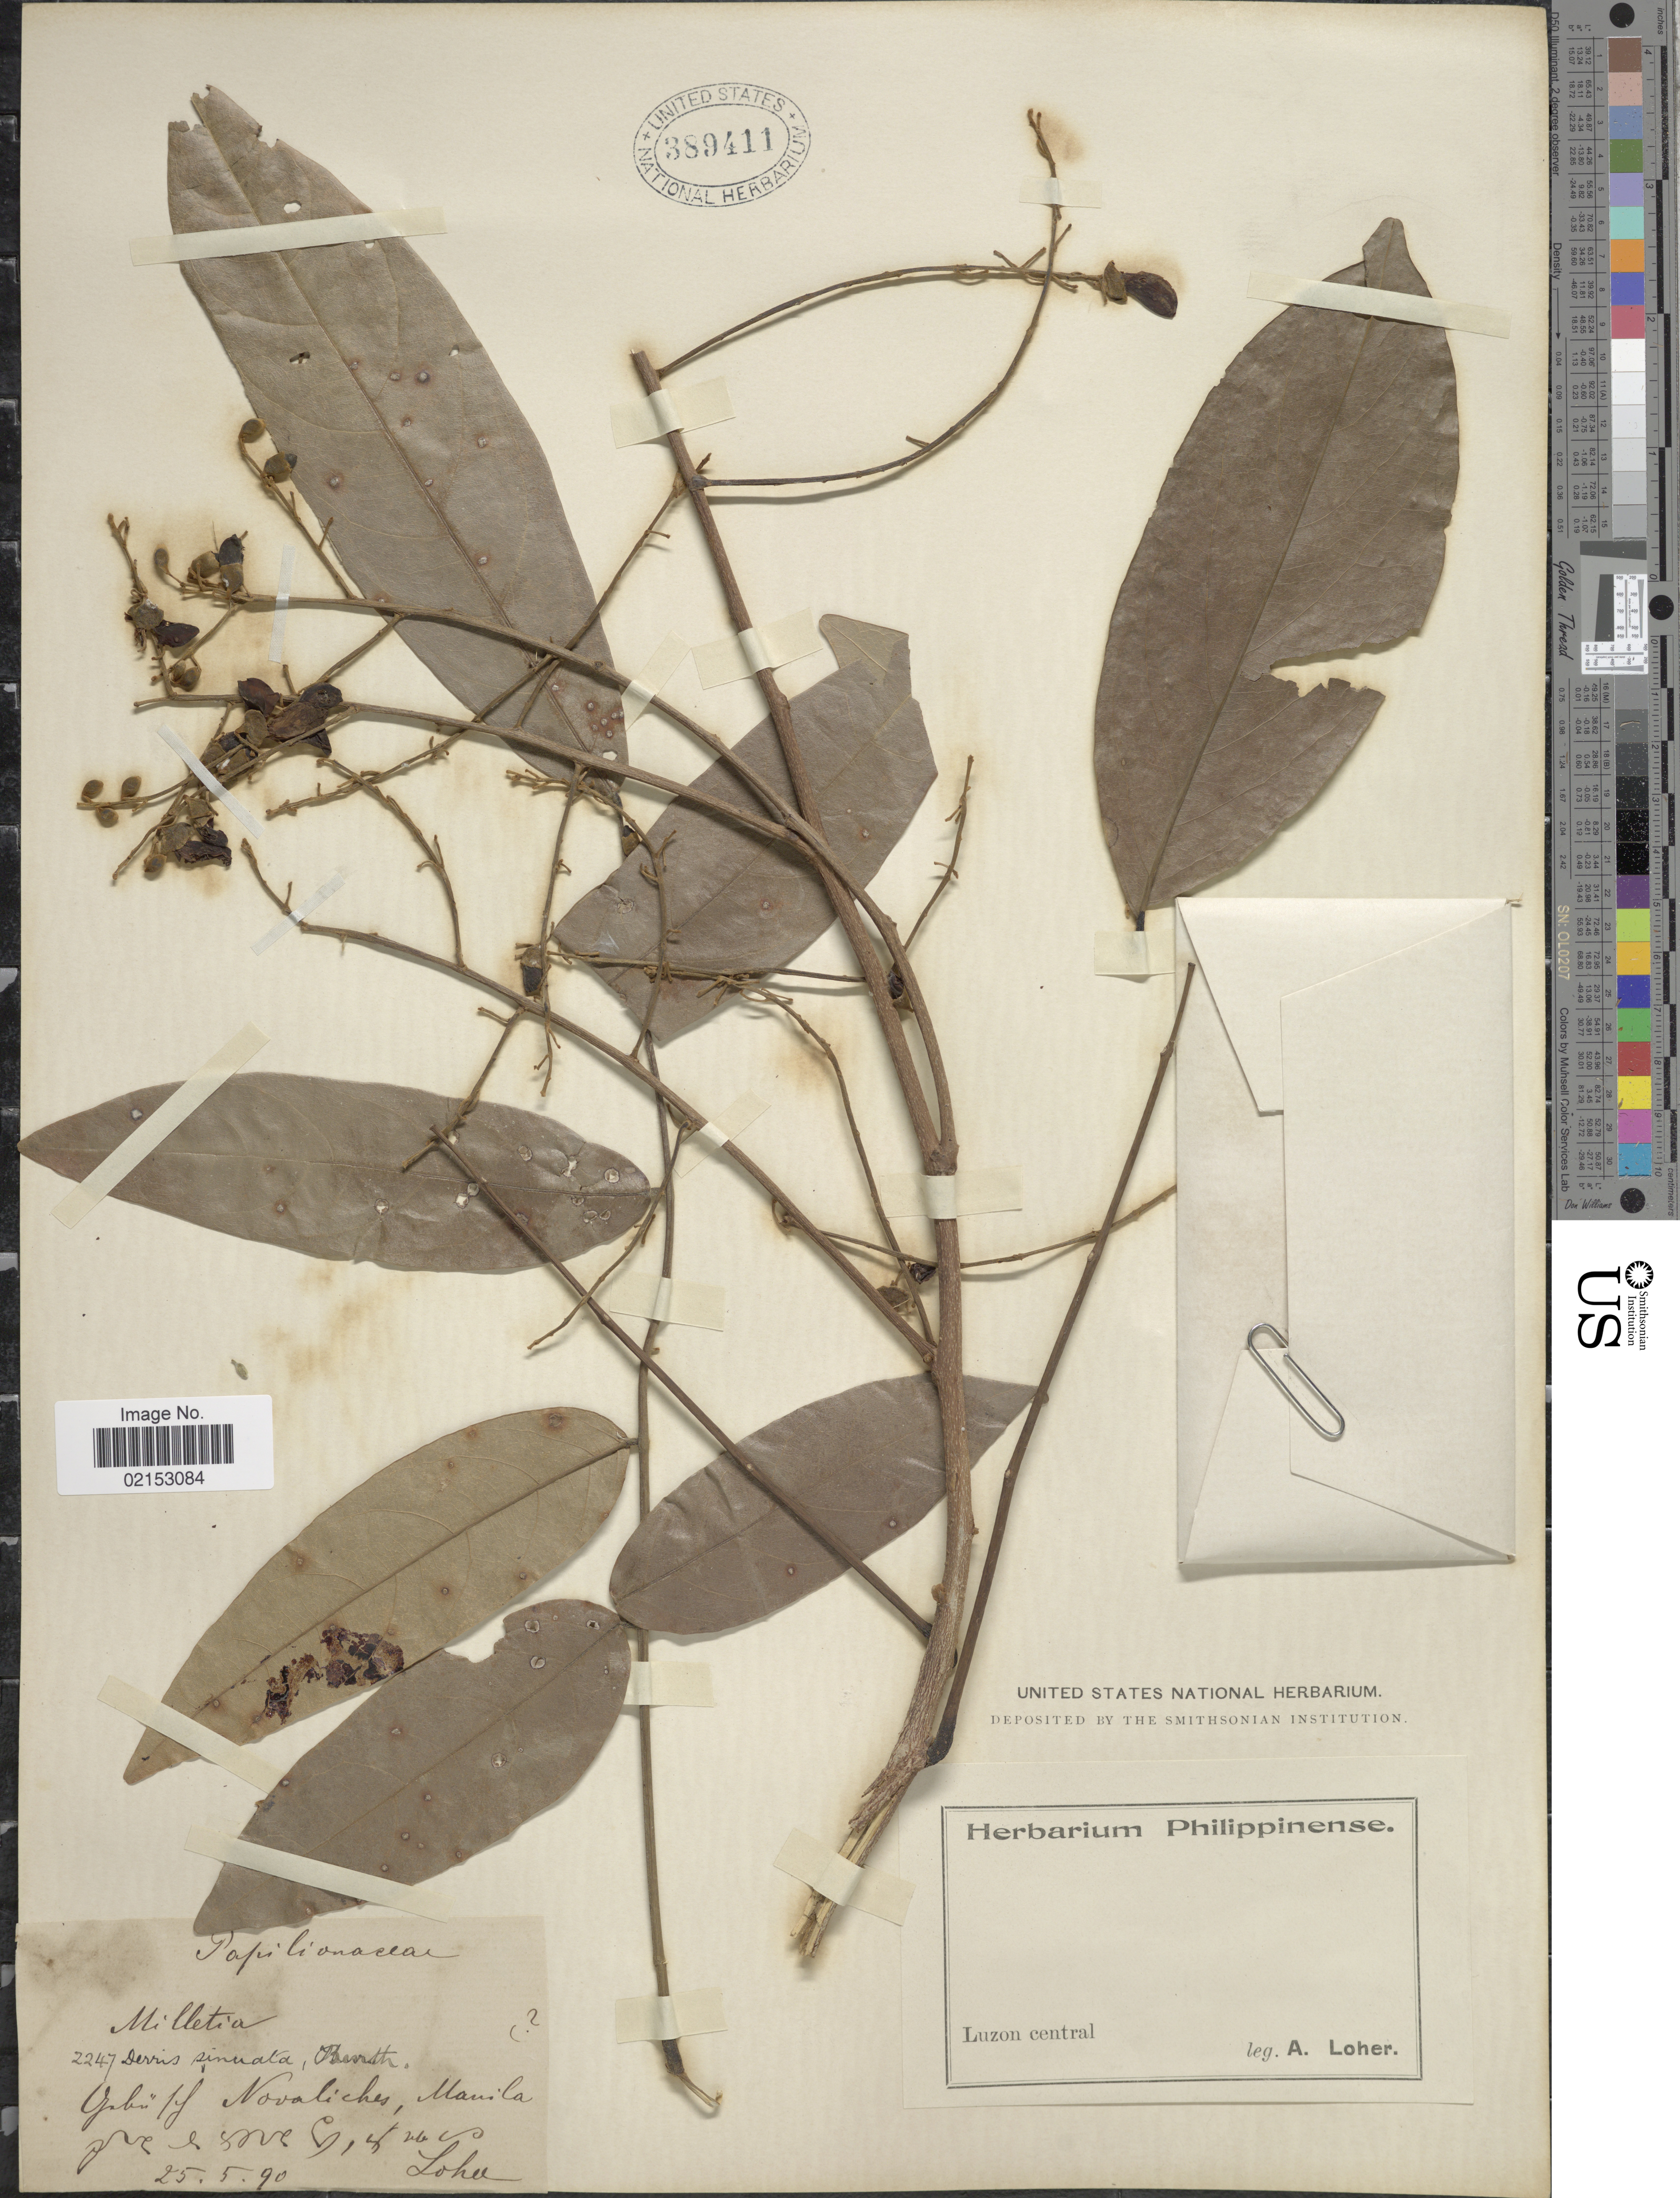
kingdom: Plantae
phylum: Tracheophyta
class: Magnoliopsida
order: Fabales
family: Fabaceae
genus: Aganope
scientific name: Aganope heptaphylla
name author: (L.) Polhill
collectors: A. Loher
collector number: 2247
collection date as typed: Transcribed d/m/y: 25/5/90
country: Philippines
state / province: Central Luzon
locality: Luzon central, Opbu Novaliches, Manila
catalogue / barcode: US 389411